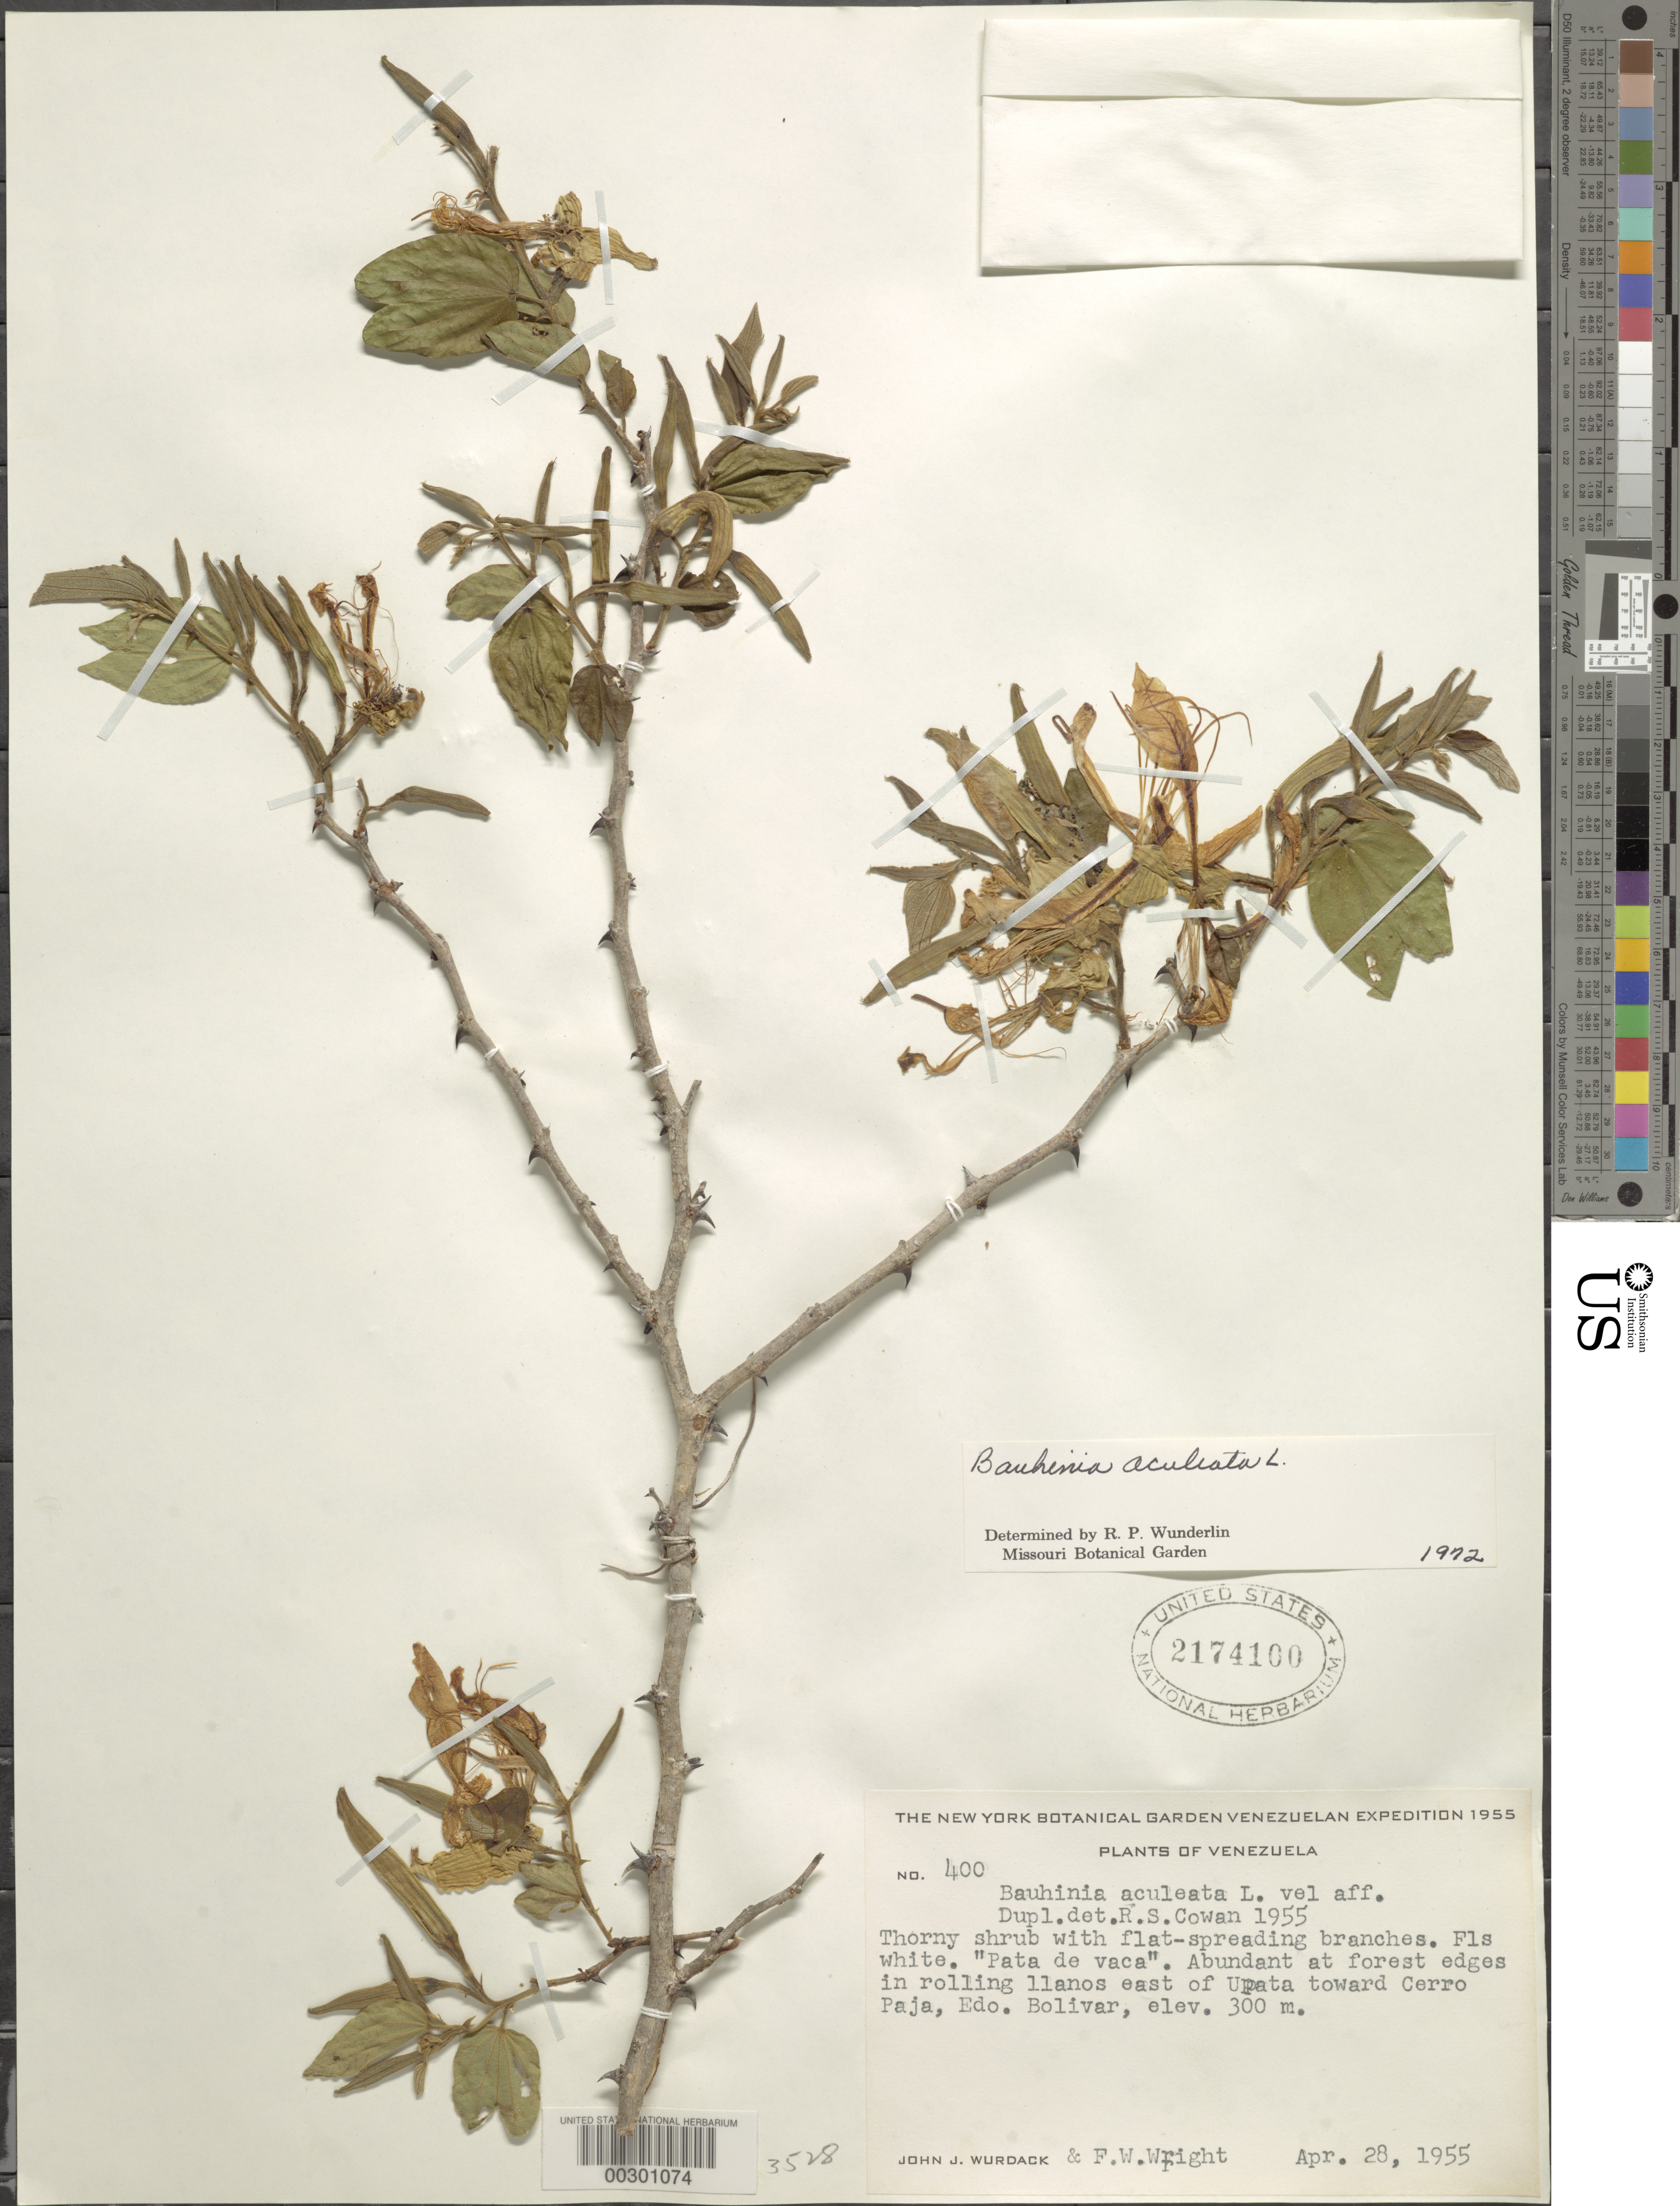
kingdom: Plantae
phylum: Tracheophyta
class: Magnoliopsida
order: Fabales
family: Fabaceae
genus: Bauhinia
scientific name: Bauhinia aculeata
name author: L.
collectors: J. J. Wurdack & F. W. Wright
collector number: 400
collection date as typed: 28 Apr 1955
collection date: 1955-04-28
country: Venezuela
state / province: Bolivar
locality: E of upata toward cerro paja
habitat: At forest edges in rolling llanos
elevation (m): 300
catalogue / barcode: US 2174100